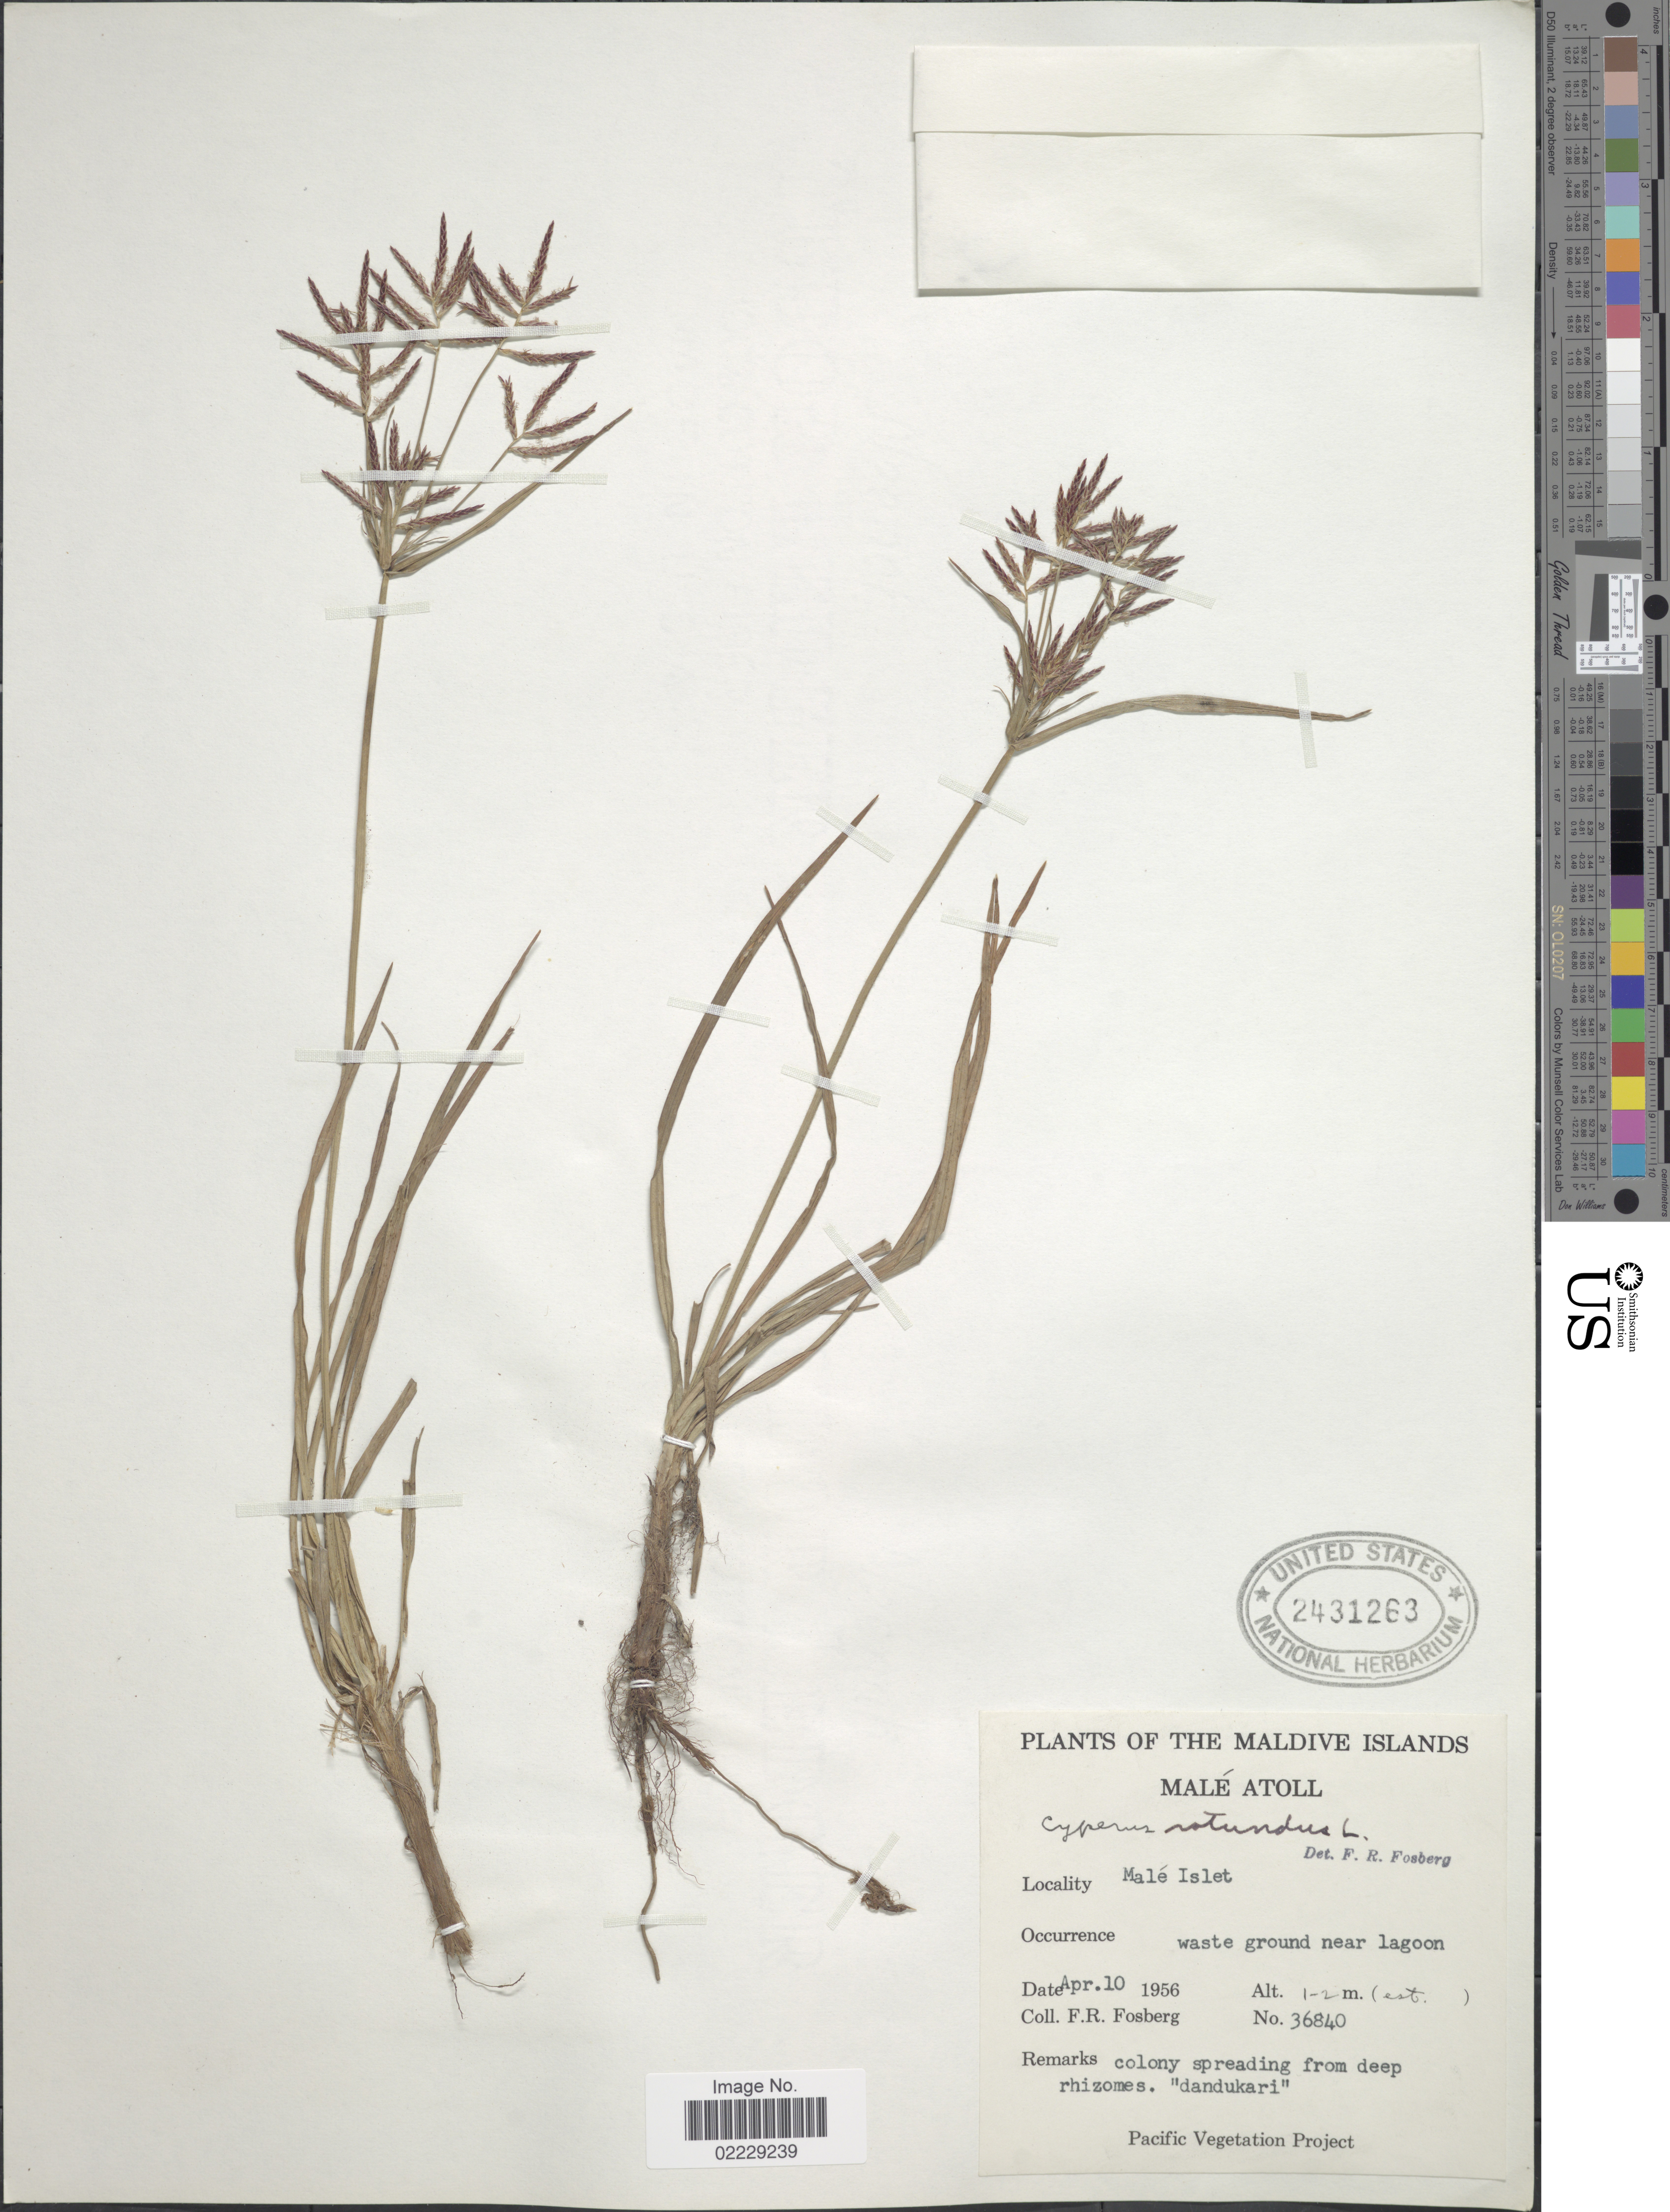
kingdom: Plantae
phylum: Tracheophyta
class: Liliopsida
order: Poales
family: Cyperaceae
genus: Cyperus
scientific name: Cyperus rotundus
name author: L.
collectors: F. R. Fosberg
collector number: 36840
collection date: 1956-04-10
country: Maldive Islands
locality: Male Atoll, Male Islet, waste ground near lagoon.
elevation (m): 1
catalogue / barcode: US 2431263